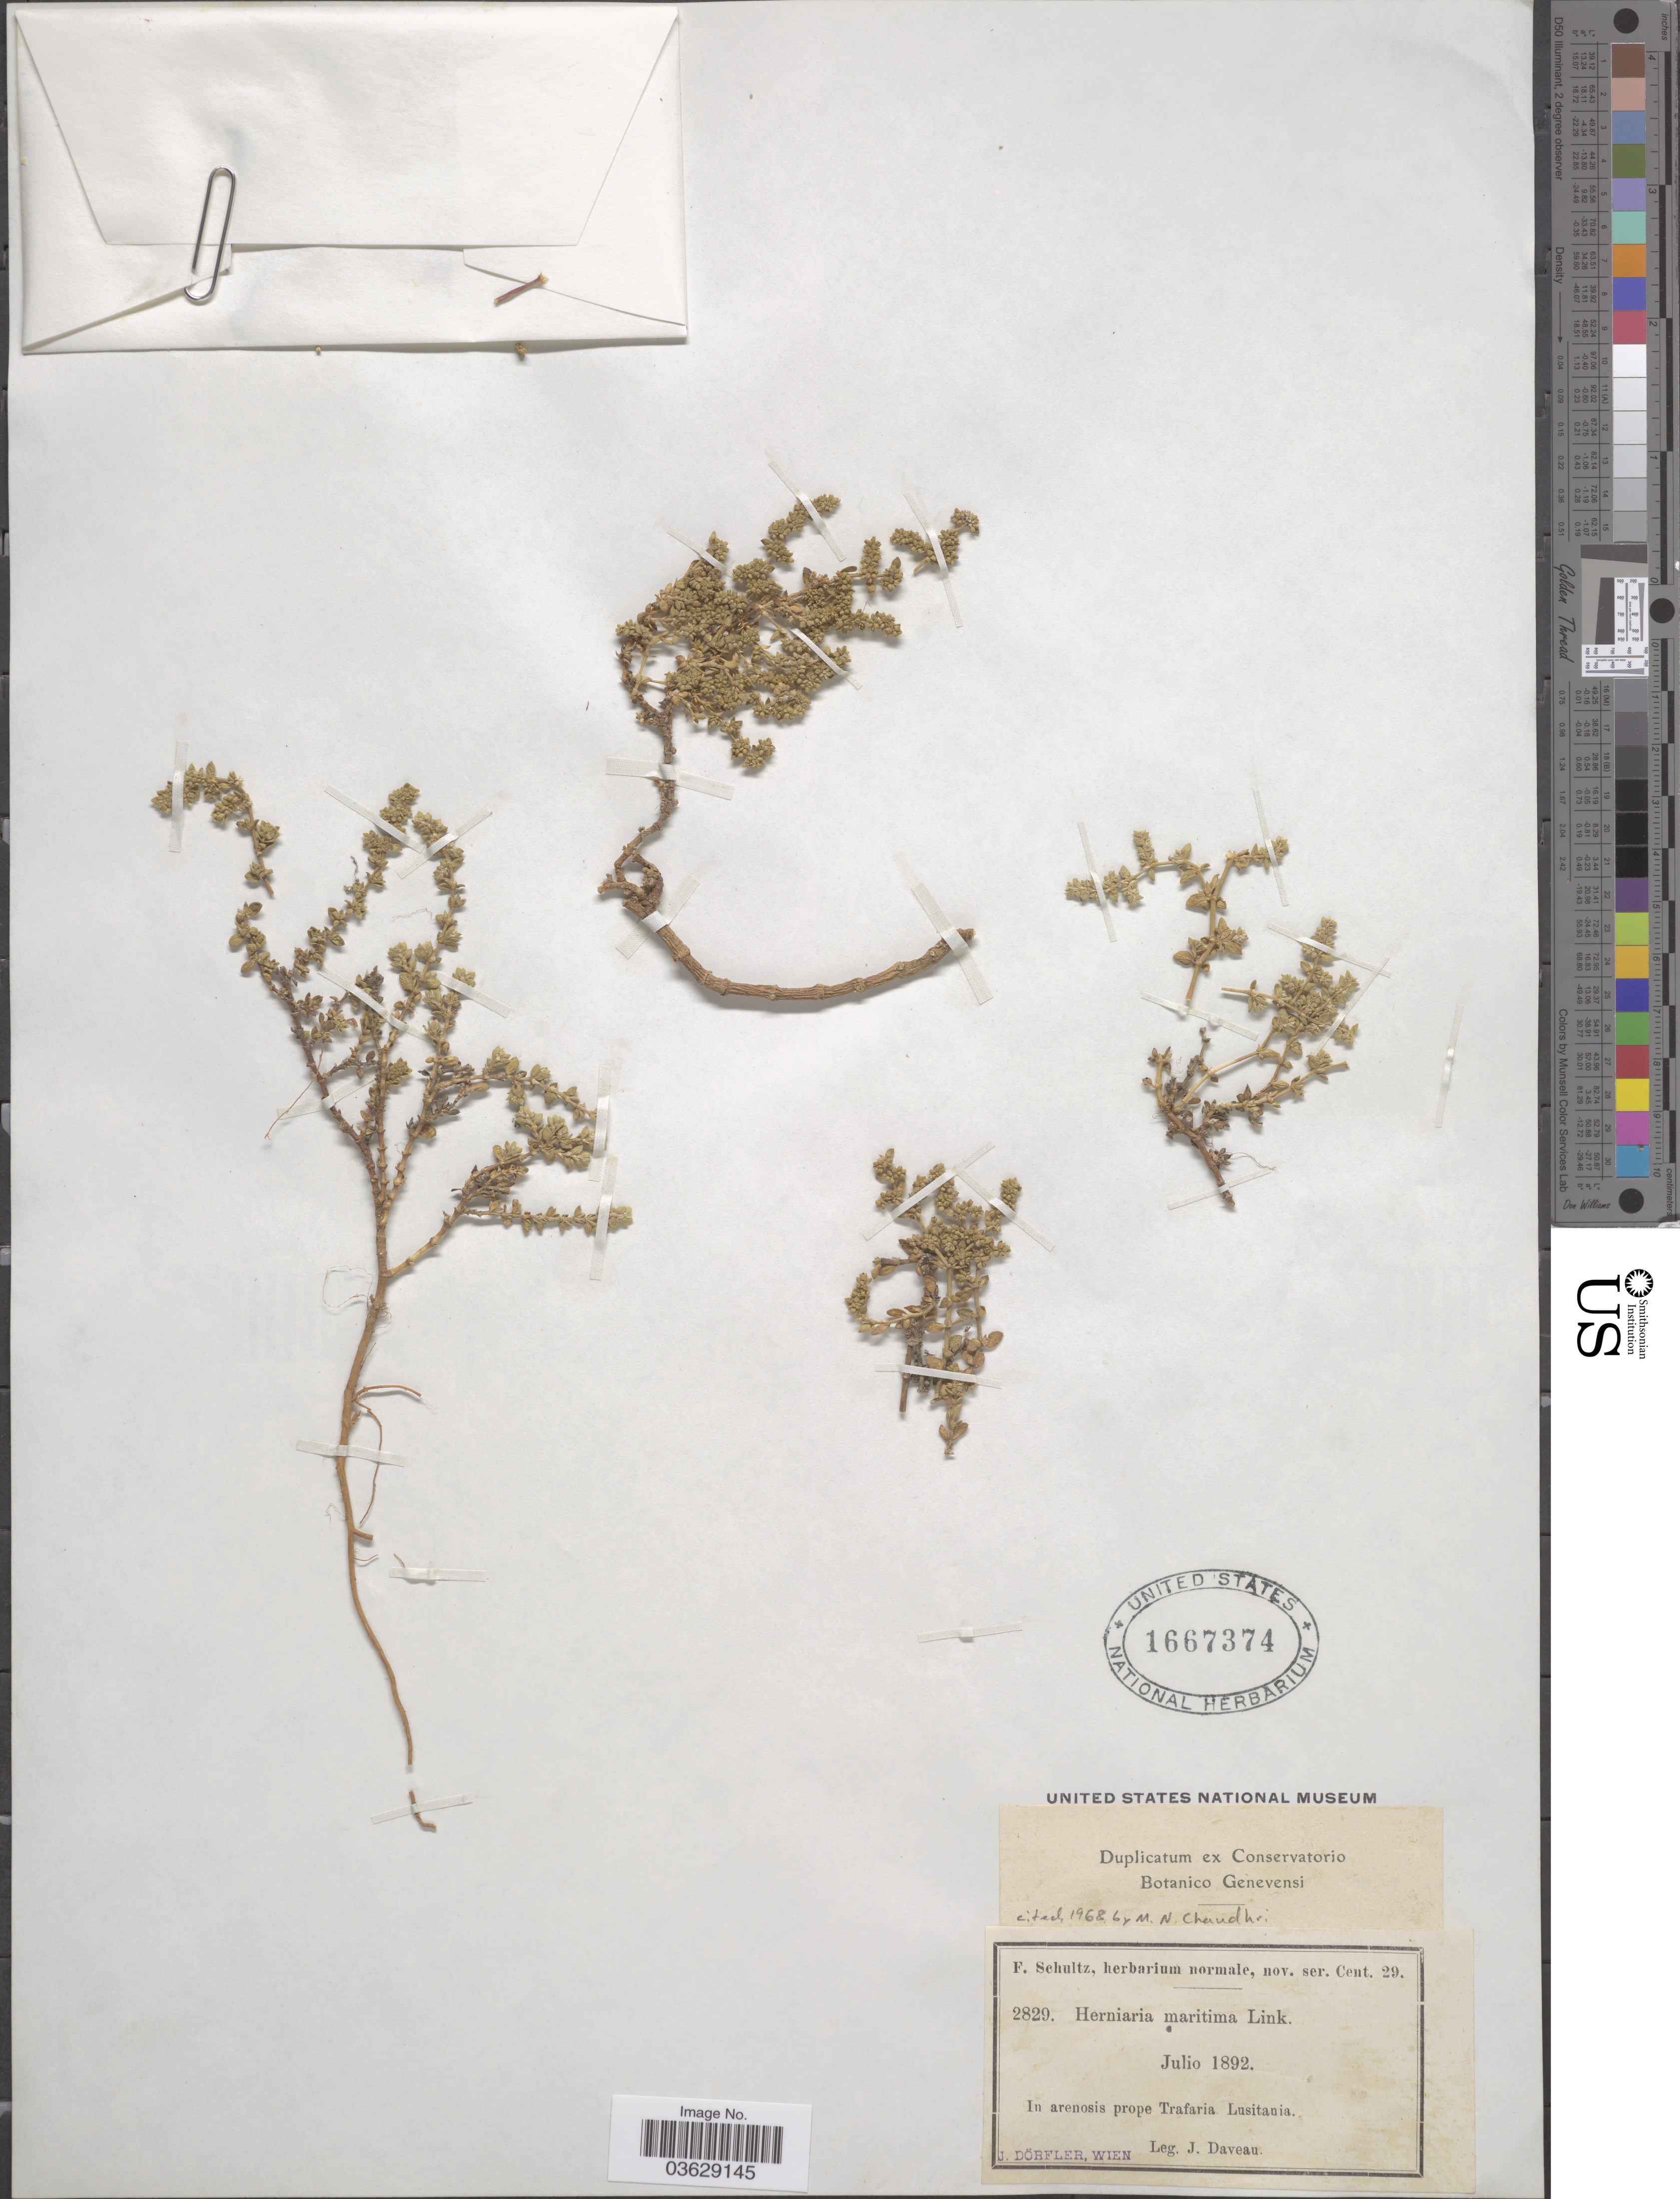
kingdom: Plantae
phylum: Tracheophyta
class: Magnoliopsida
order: Caryophyllales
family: Caryophyllaceae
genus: Herniaria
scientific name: Herniaria maritima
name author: Link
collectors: J. Daveau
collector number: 2829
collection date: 1892-07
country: Portugal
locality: In arenosis prope Trafaria Lusitania.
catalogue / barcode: US 1667374